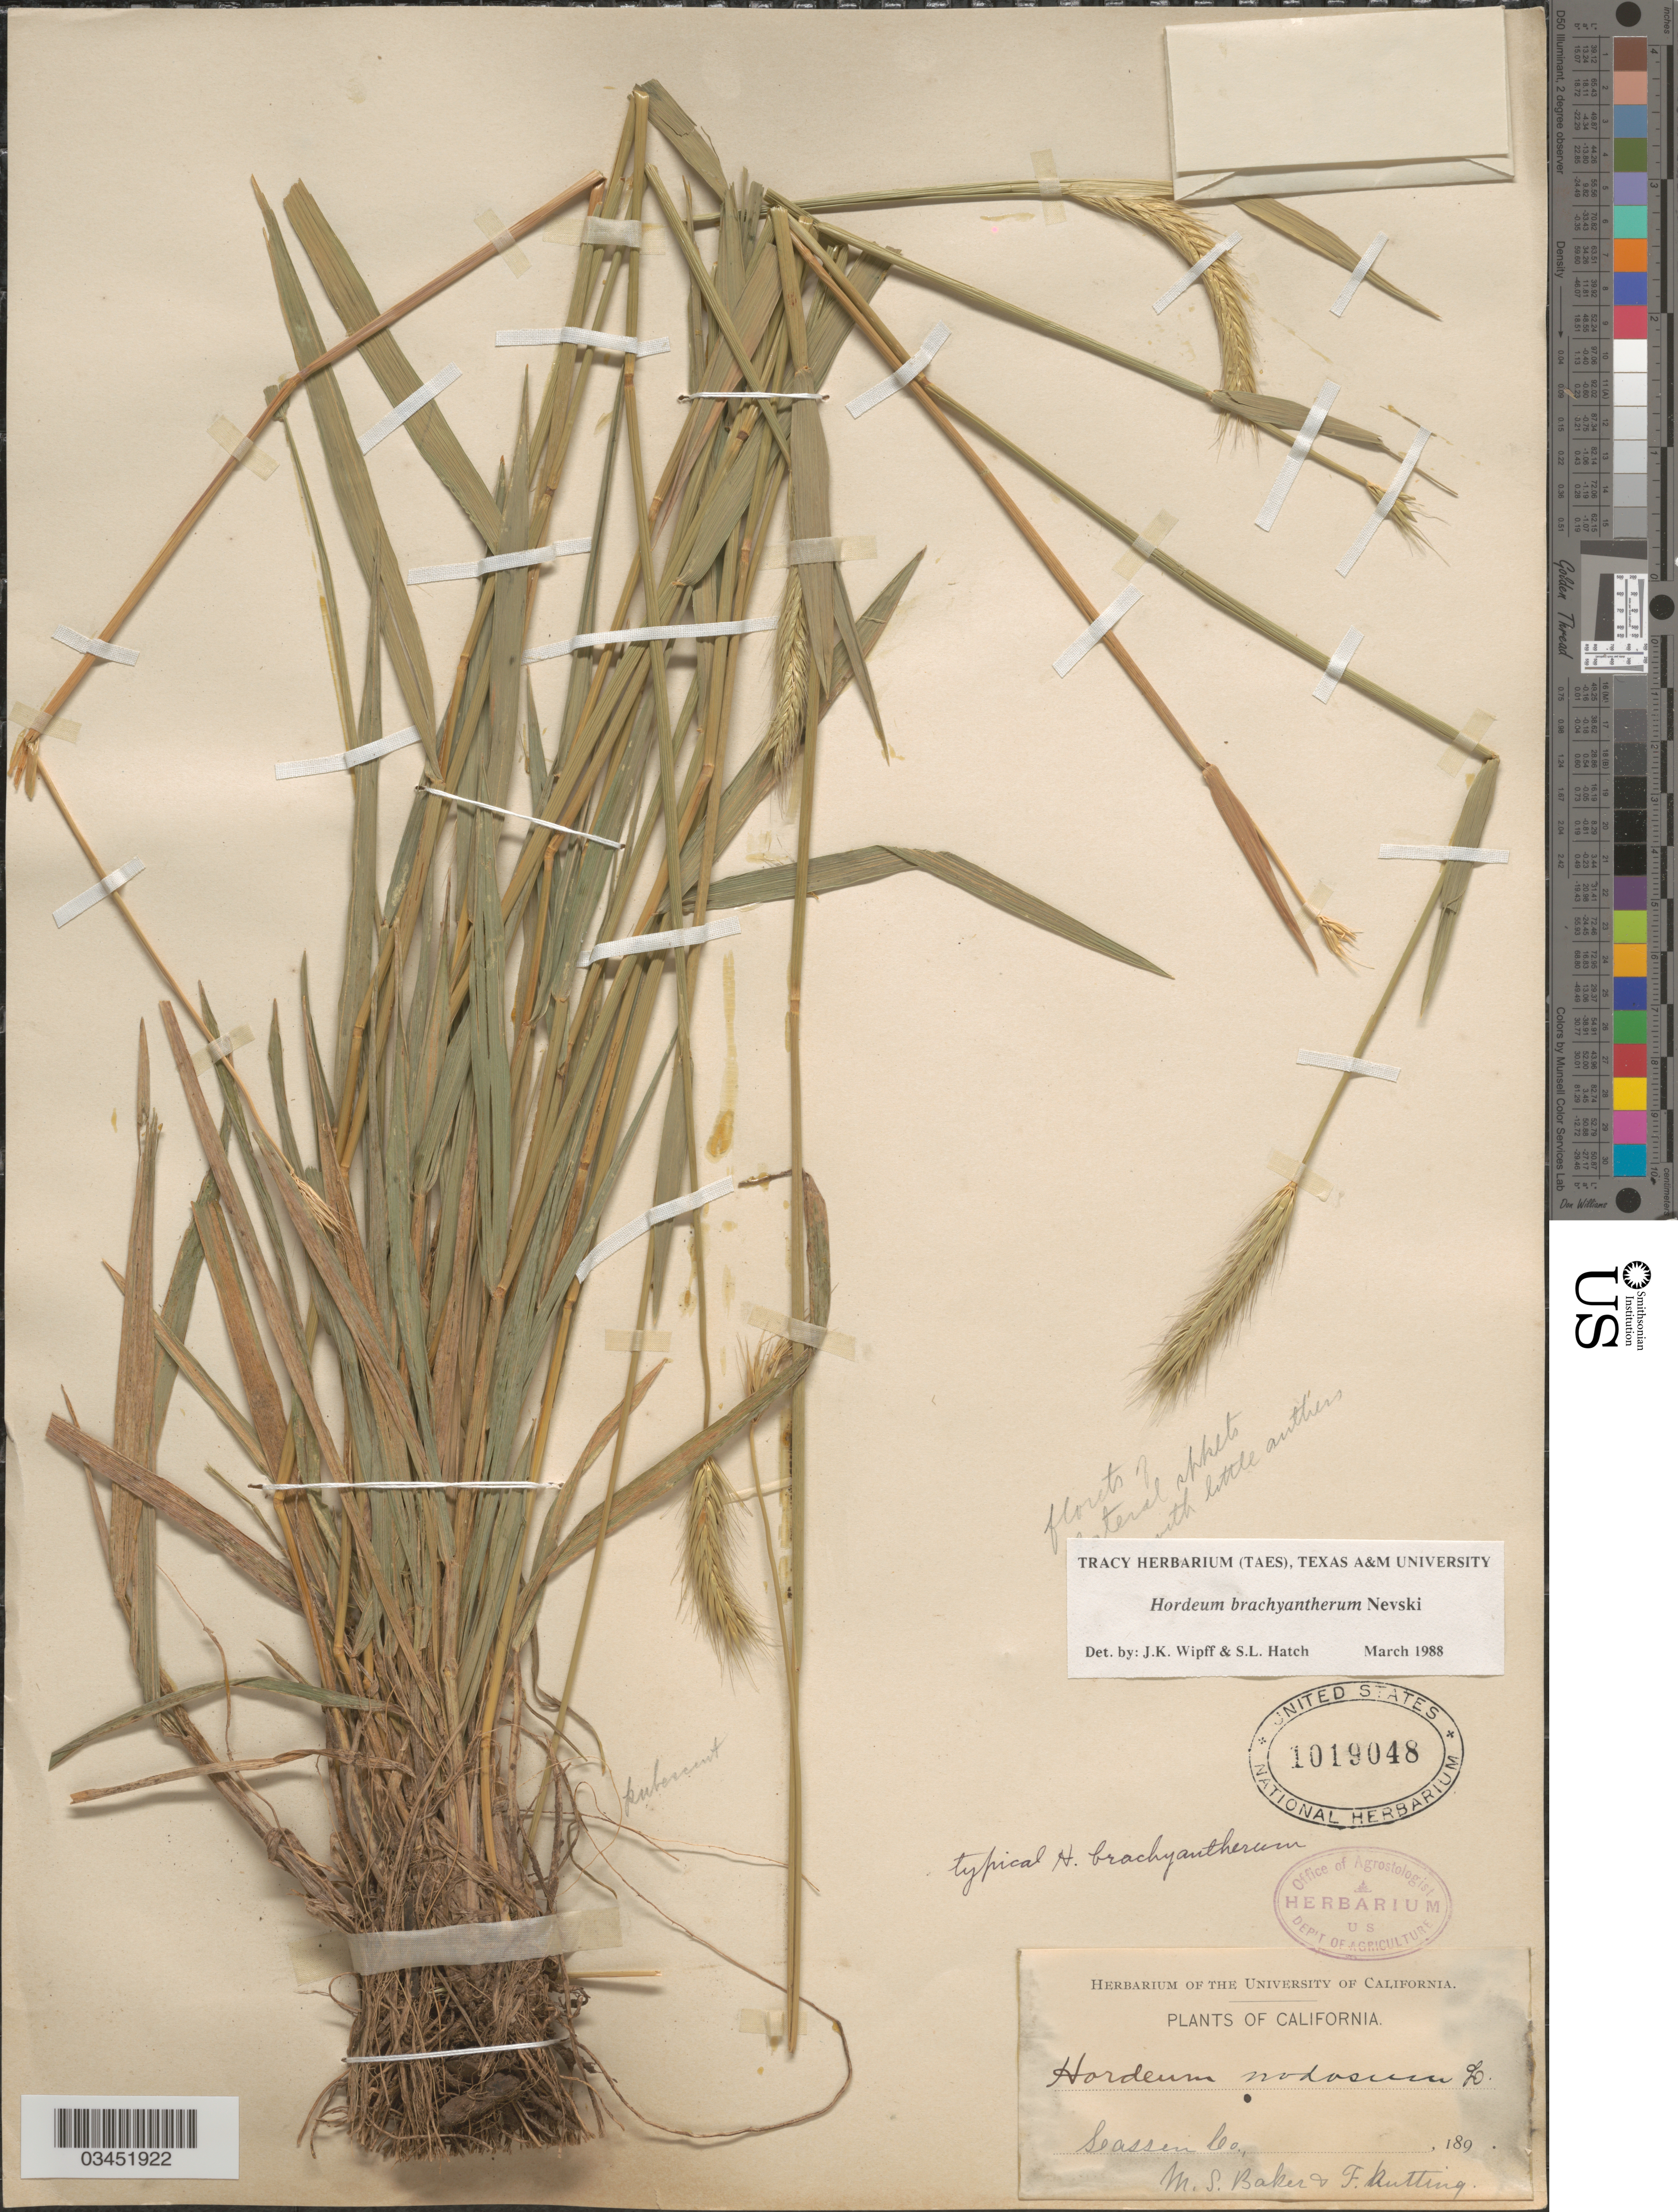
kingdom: Plantae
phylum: Tracheophyta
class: Liliopsida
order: Poales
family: Poaceae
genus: Hordeum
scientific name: Hordeum brachyantherum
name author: Nevski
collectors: M. S. Baker & F. Nutting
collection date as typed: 189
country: United States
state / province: California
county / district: Lassen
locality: Lassen Co.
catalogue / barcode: US 1019048